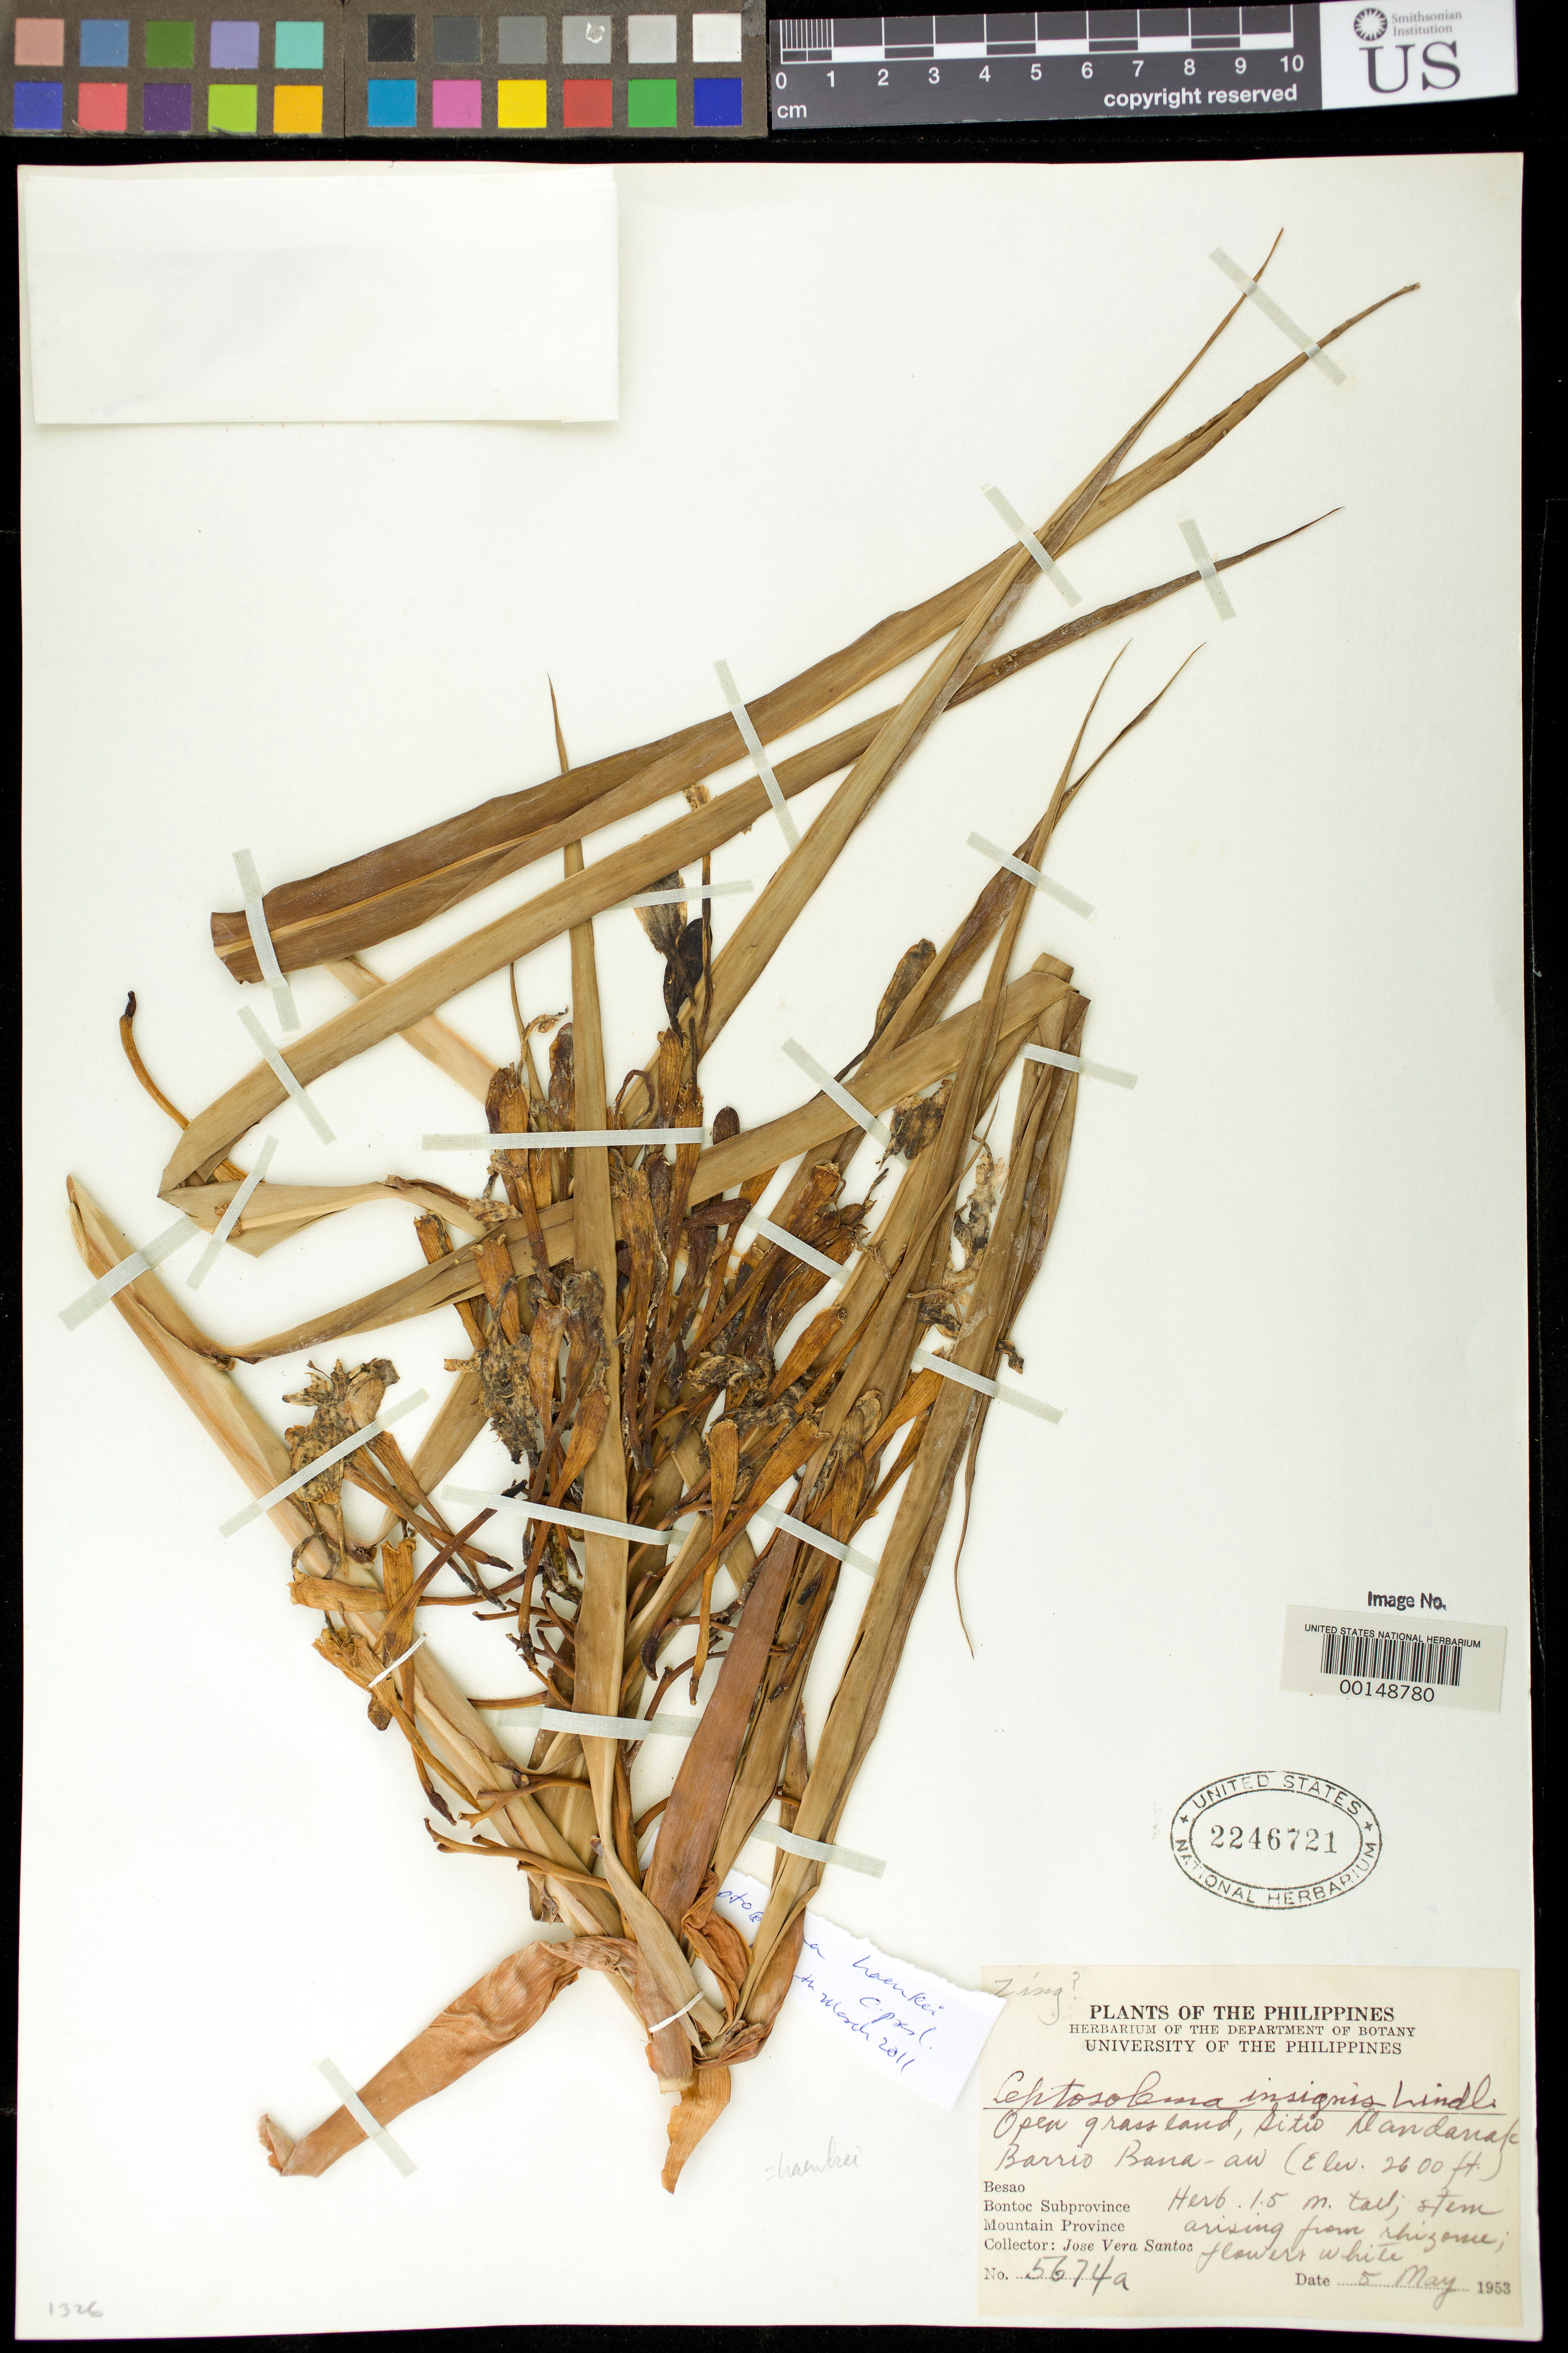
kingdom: Plantae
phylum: Tracheophyta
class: Liliopsida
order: Zingiberales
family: Zingiberaceae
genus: Leptosolena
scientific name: Leptosolena haenkei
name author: C. Presl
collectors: J. V. Santos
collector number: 5674a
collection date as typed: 05 May 1953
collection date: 1953-05-05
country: Philippines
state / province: Cordillera (Administrative Region)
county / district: Mountain province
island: Luzon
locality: Sitio dandanak, barrio bana - aw, besao, bontoc subprovince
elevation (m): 792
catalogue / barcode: US 2246721